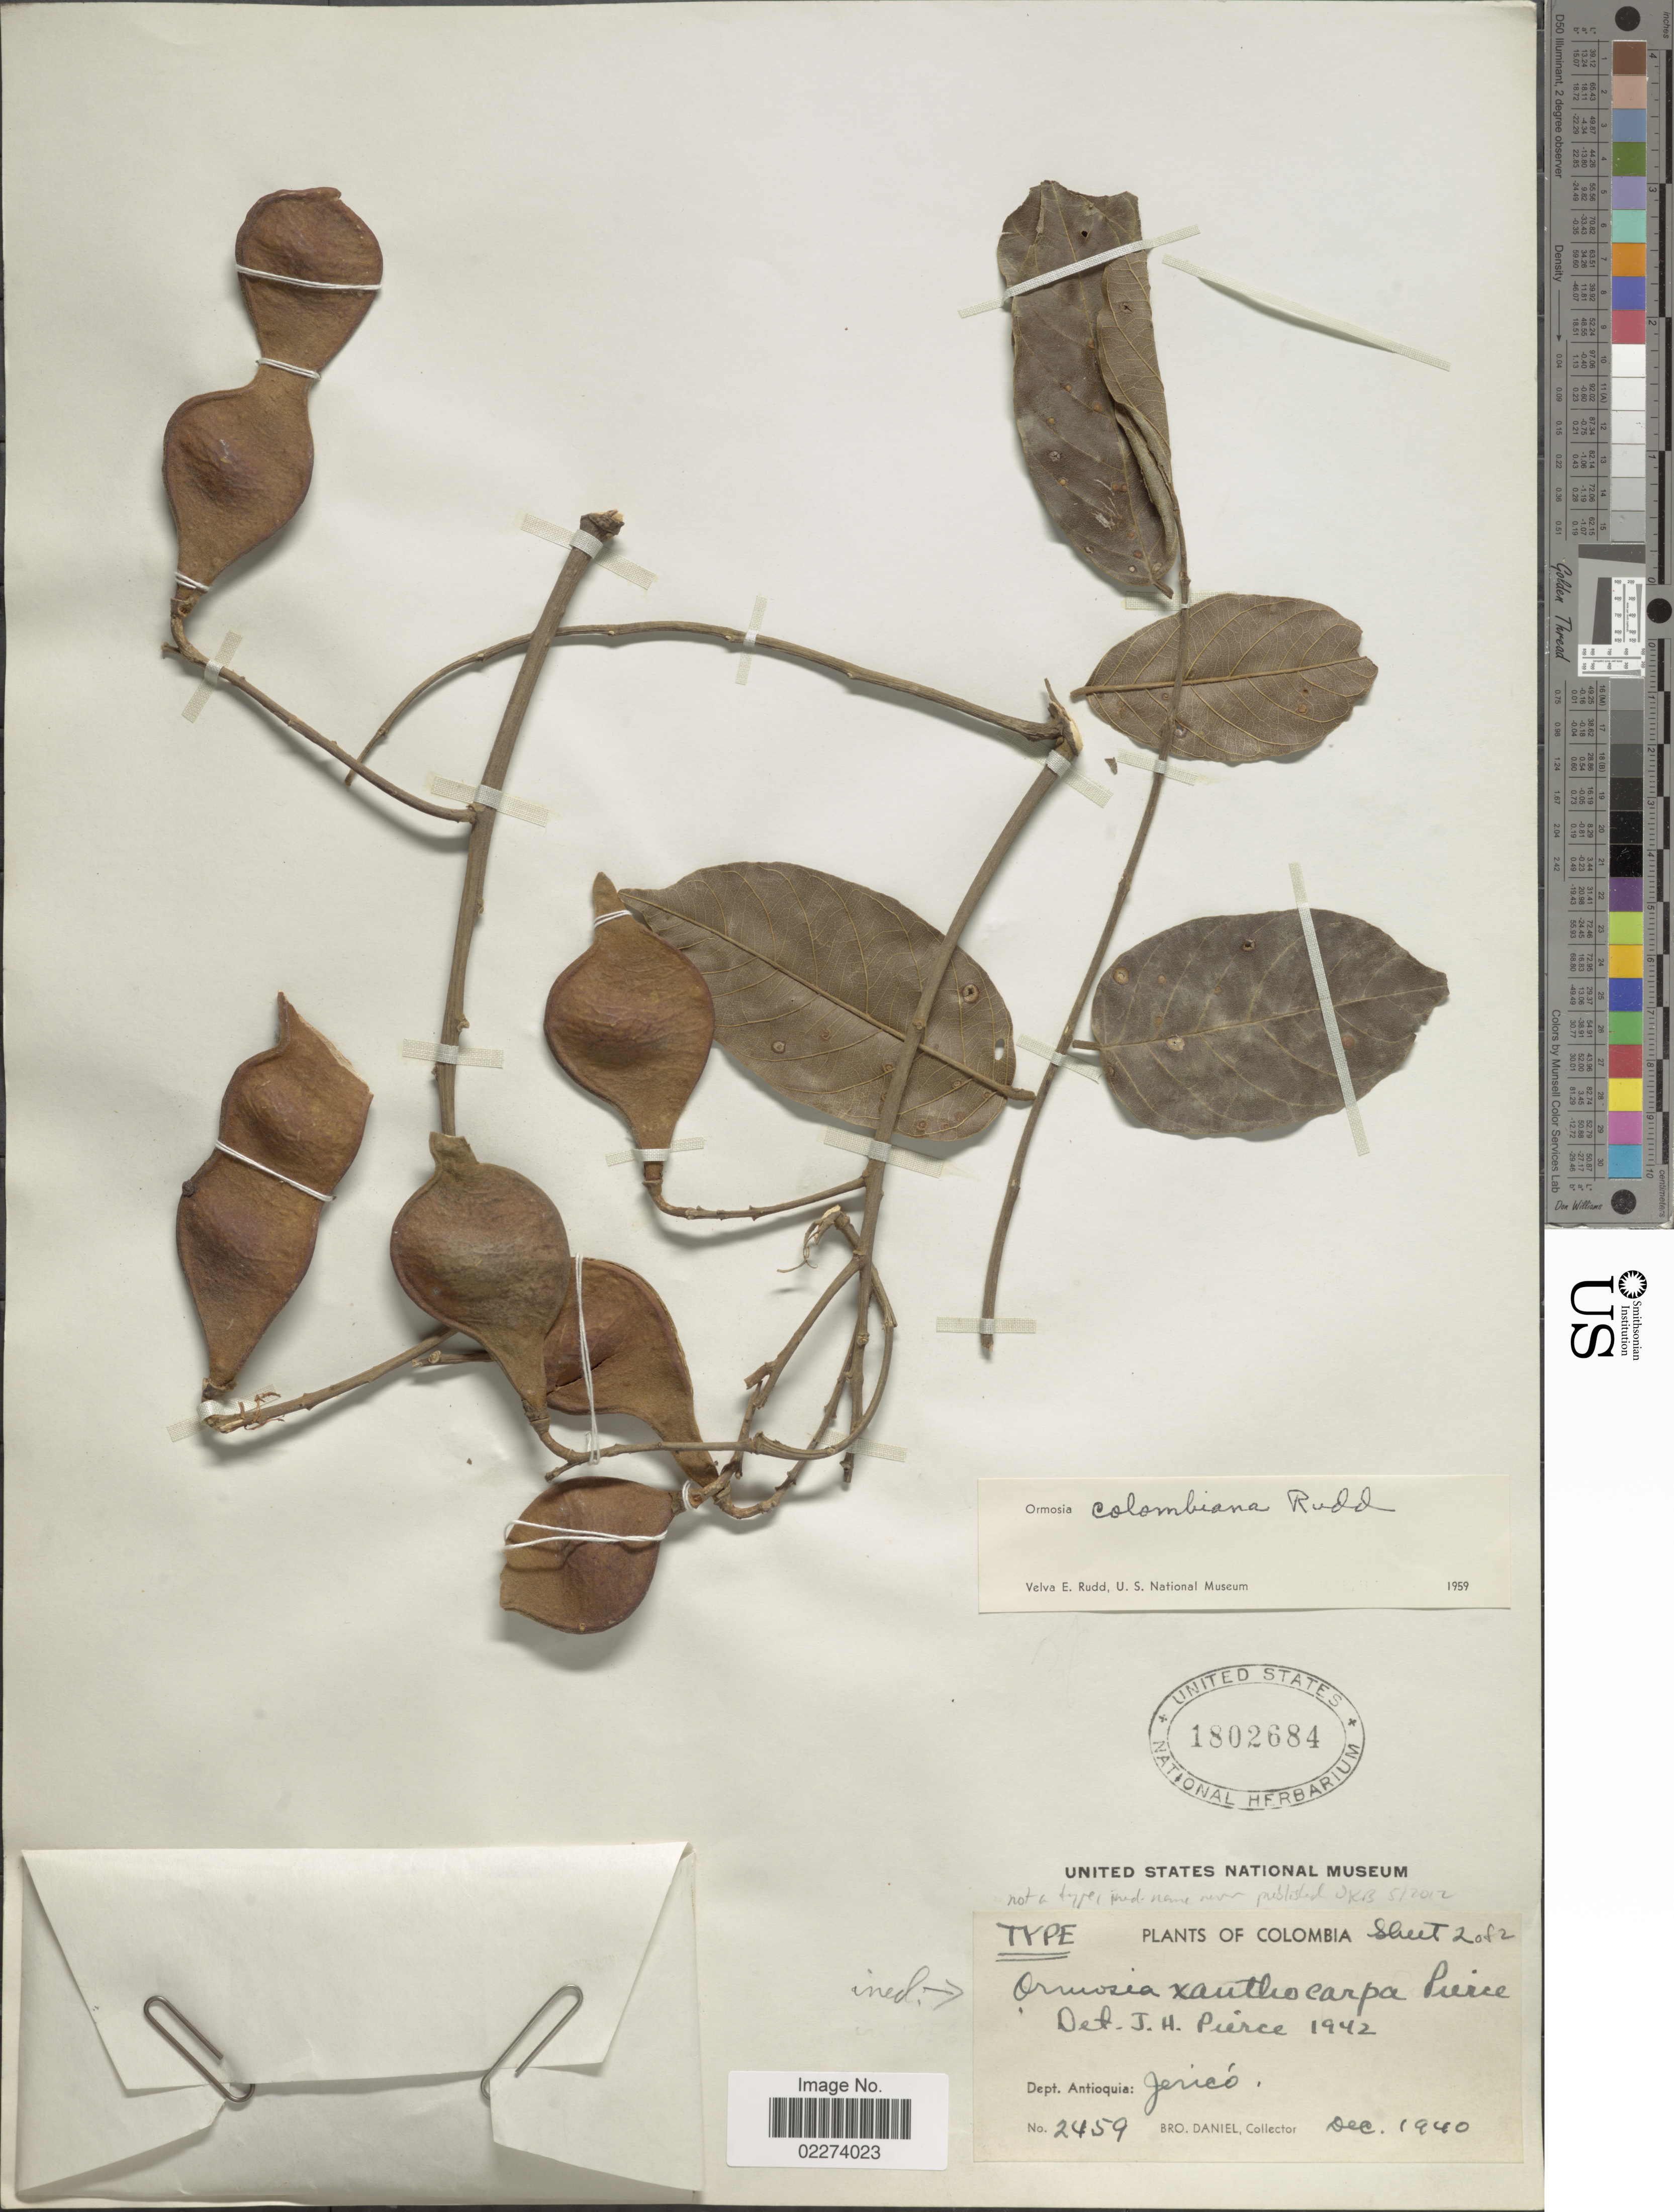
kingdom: Plantae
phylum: Tracheophyta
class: Magnoliopsida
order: Fabales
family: Fabaceae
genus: Ormosia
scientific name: Ormosia colombiana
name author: Rudd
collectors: Bro. Daniel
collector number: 2459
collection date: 1940-12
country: Colombia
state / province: Antioquia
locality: Dept. Antioquia: Jerico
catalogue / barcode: US 1802684